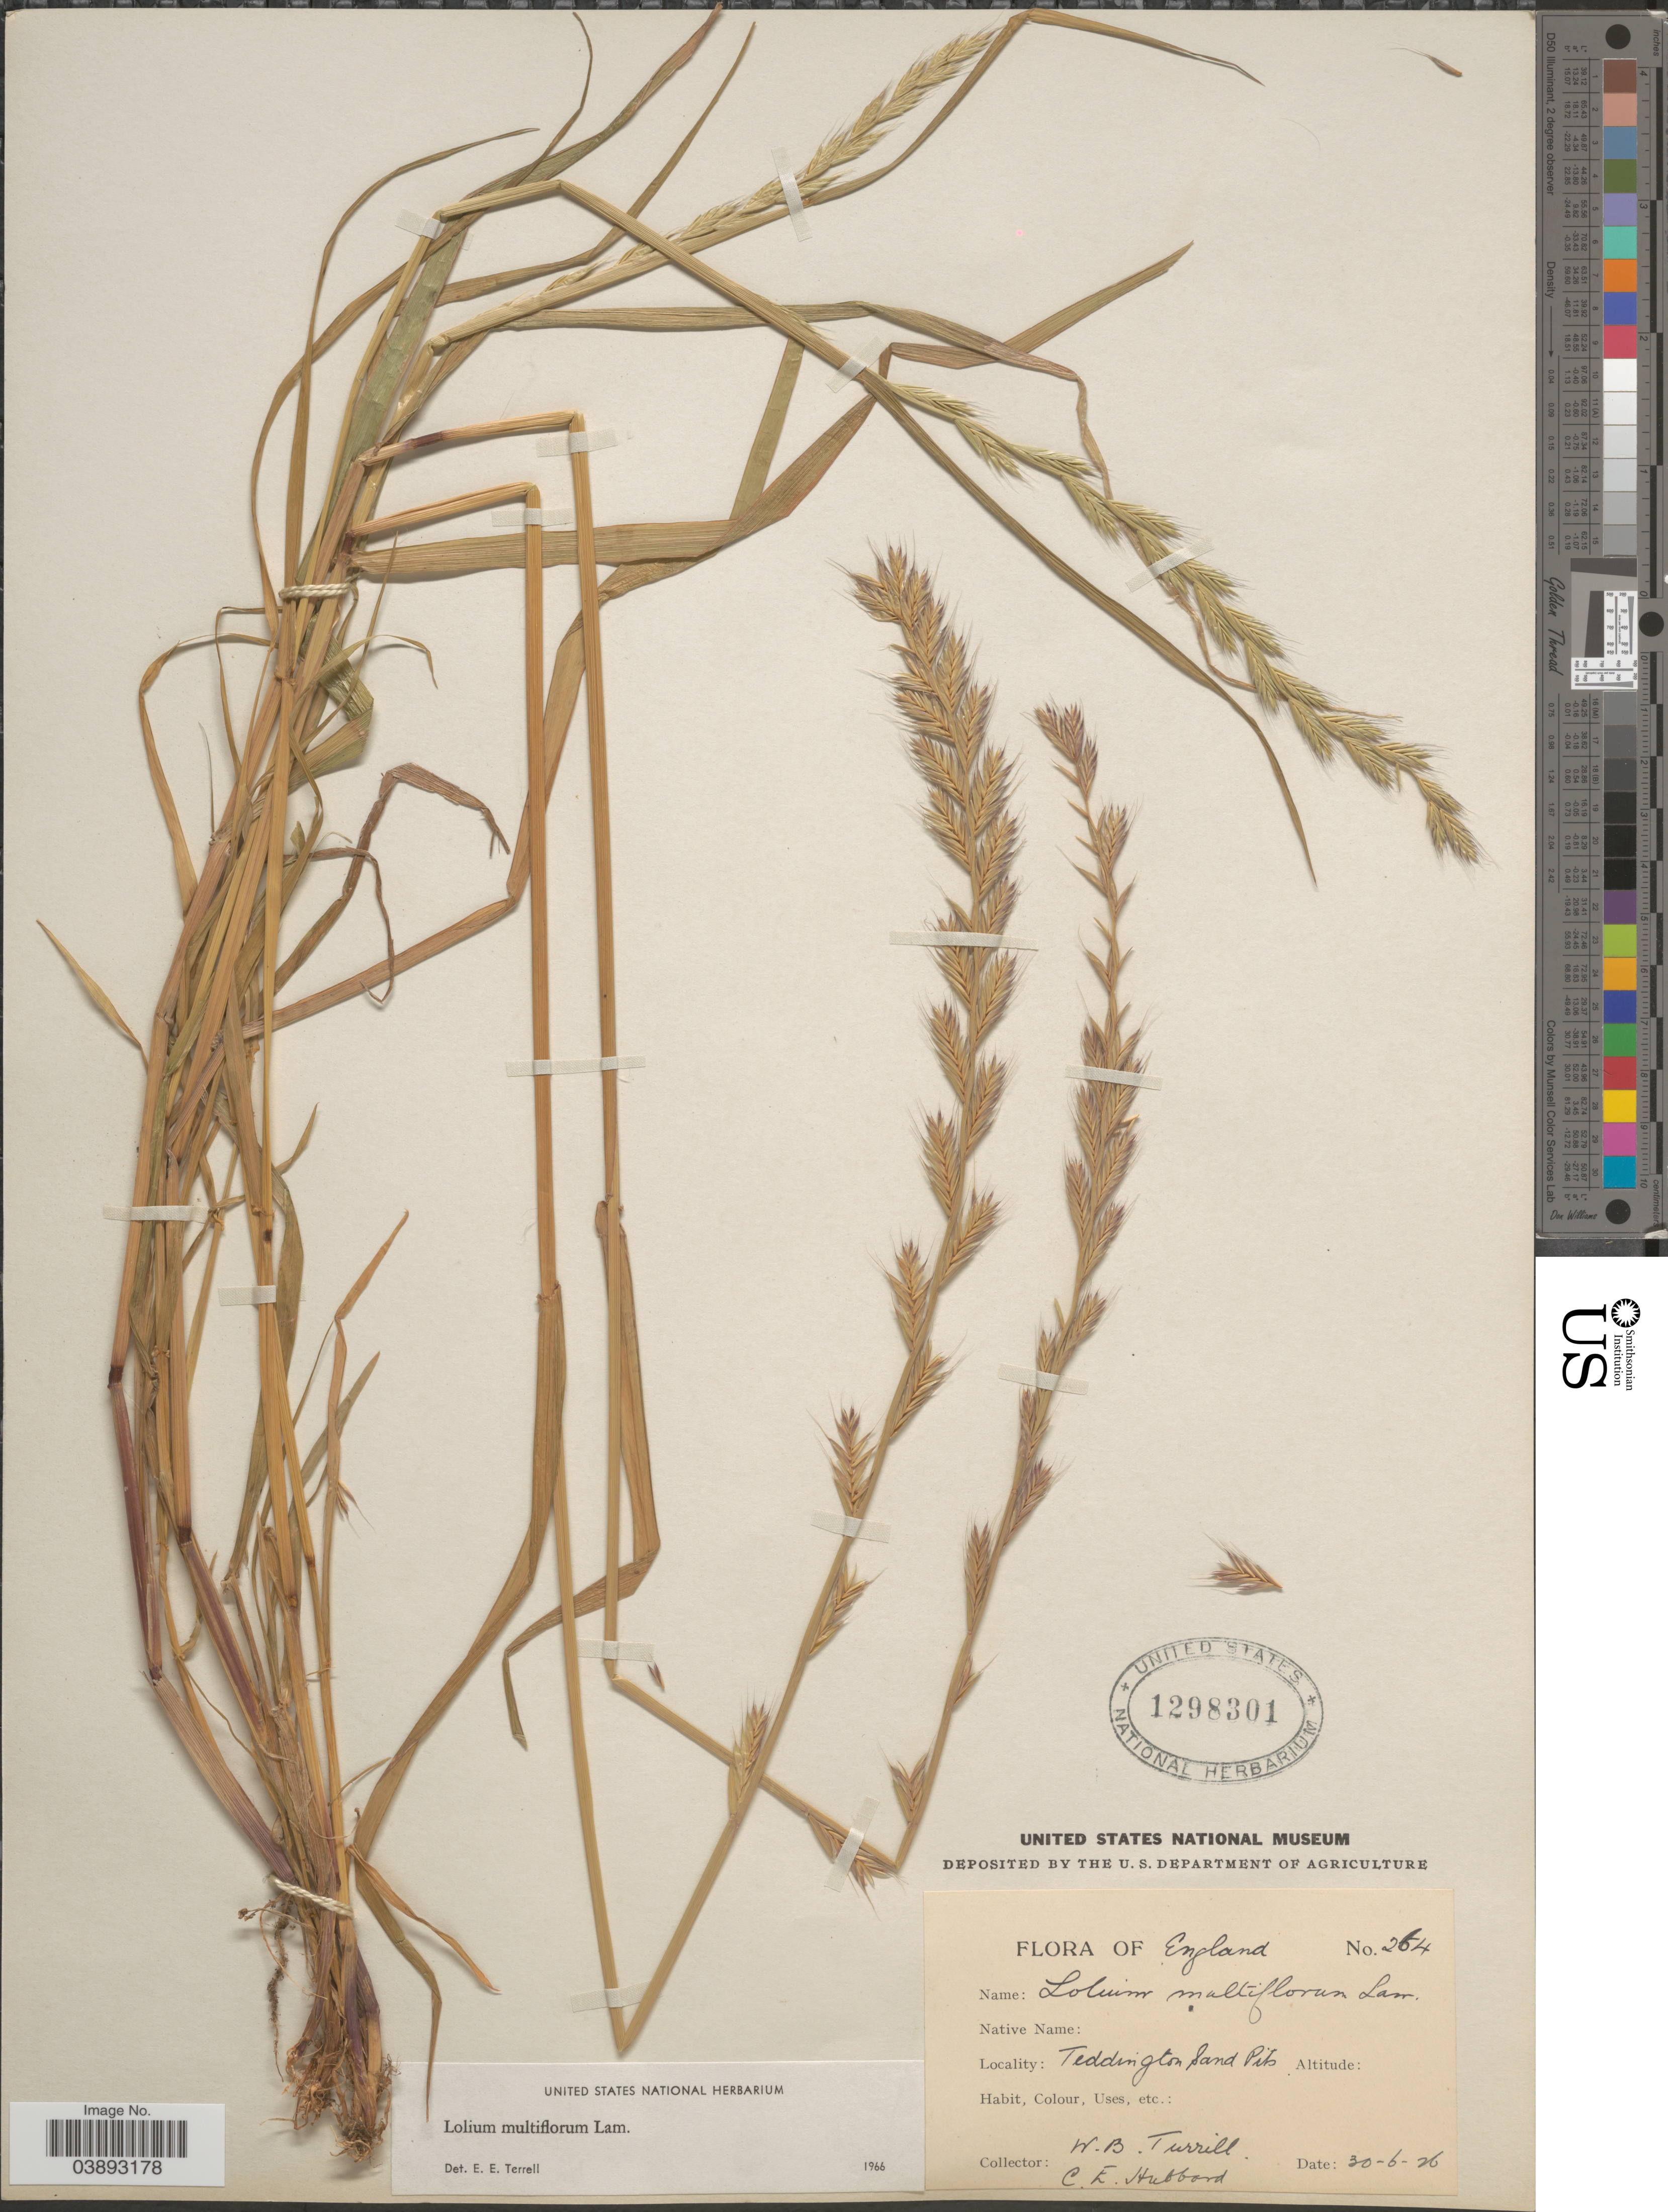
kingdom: Plantae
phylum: Tracheophyta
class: Liliopsida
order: Poales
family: Poaceae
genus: Lolium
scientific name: Lolium multiflorum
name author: Lam.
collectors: W. B. Turrill & C. E. Hubbard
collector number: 264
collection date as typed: Transcribed d/m/y: 30/6/26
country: United Kingdom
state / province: England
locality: Teddington Sand Pits.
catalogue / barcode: US 1298301